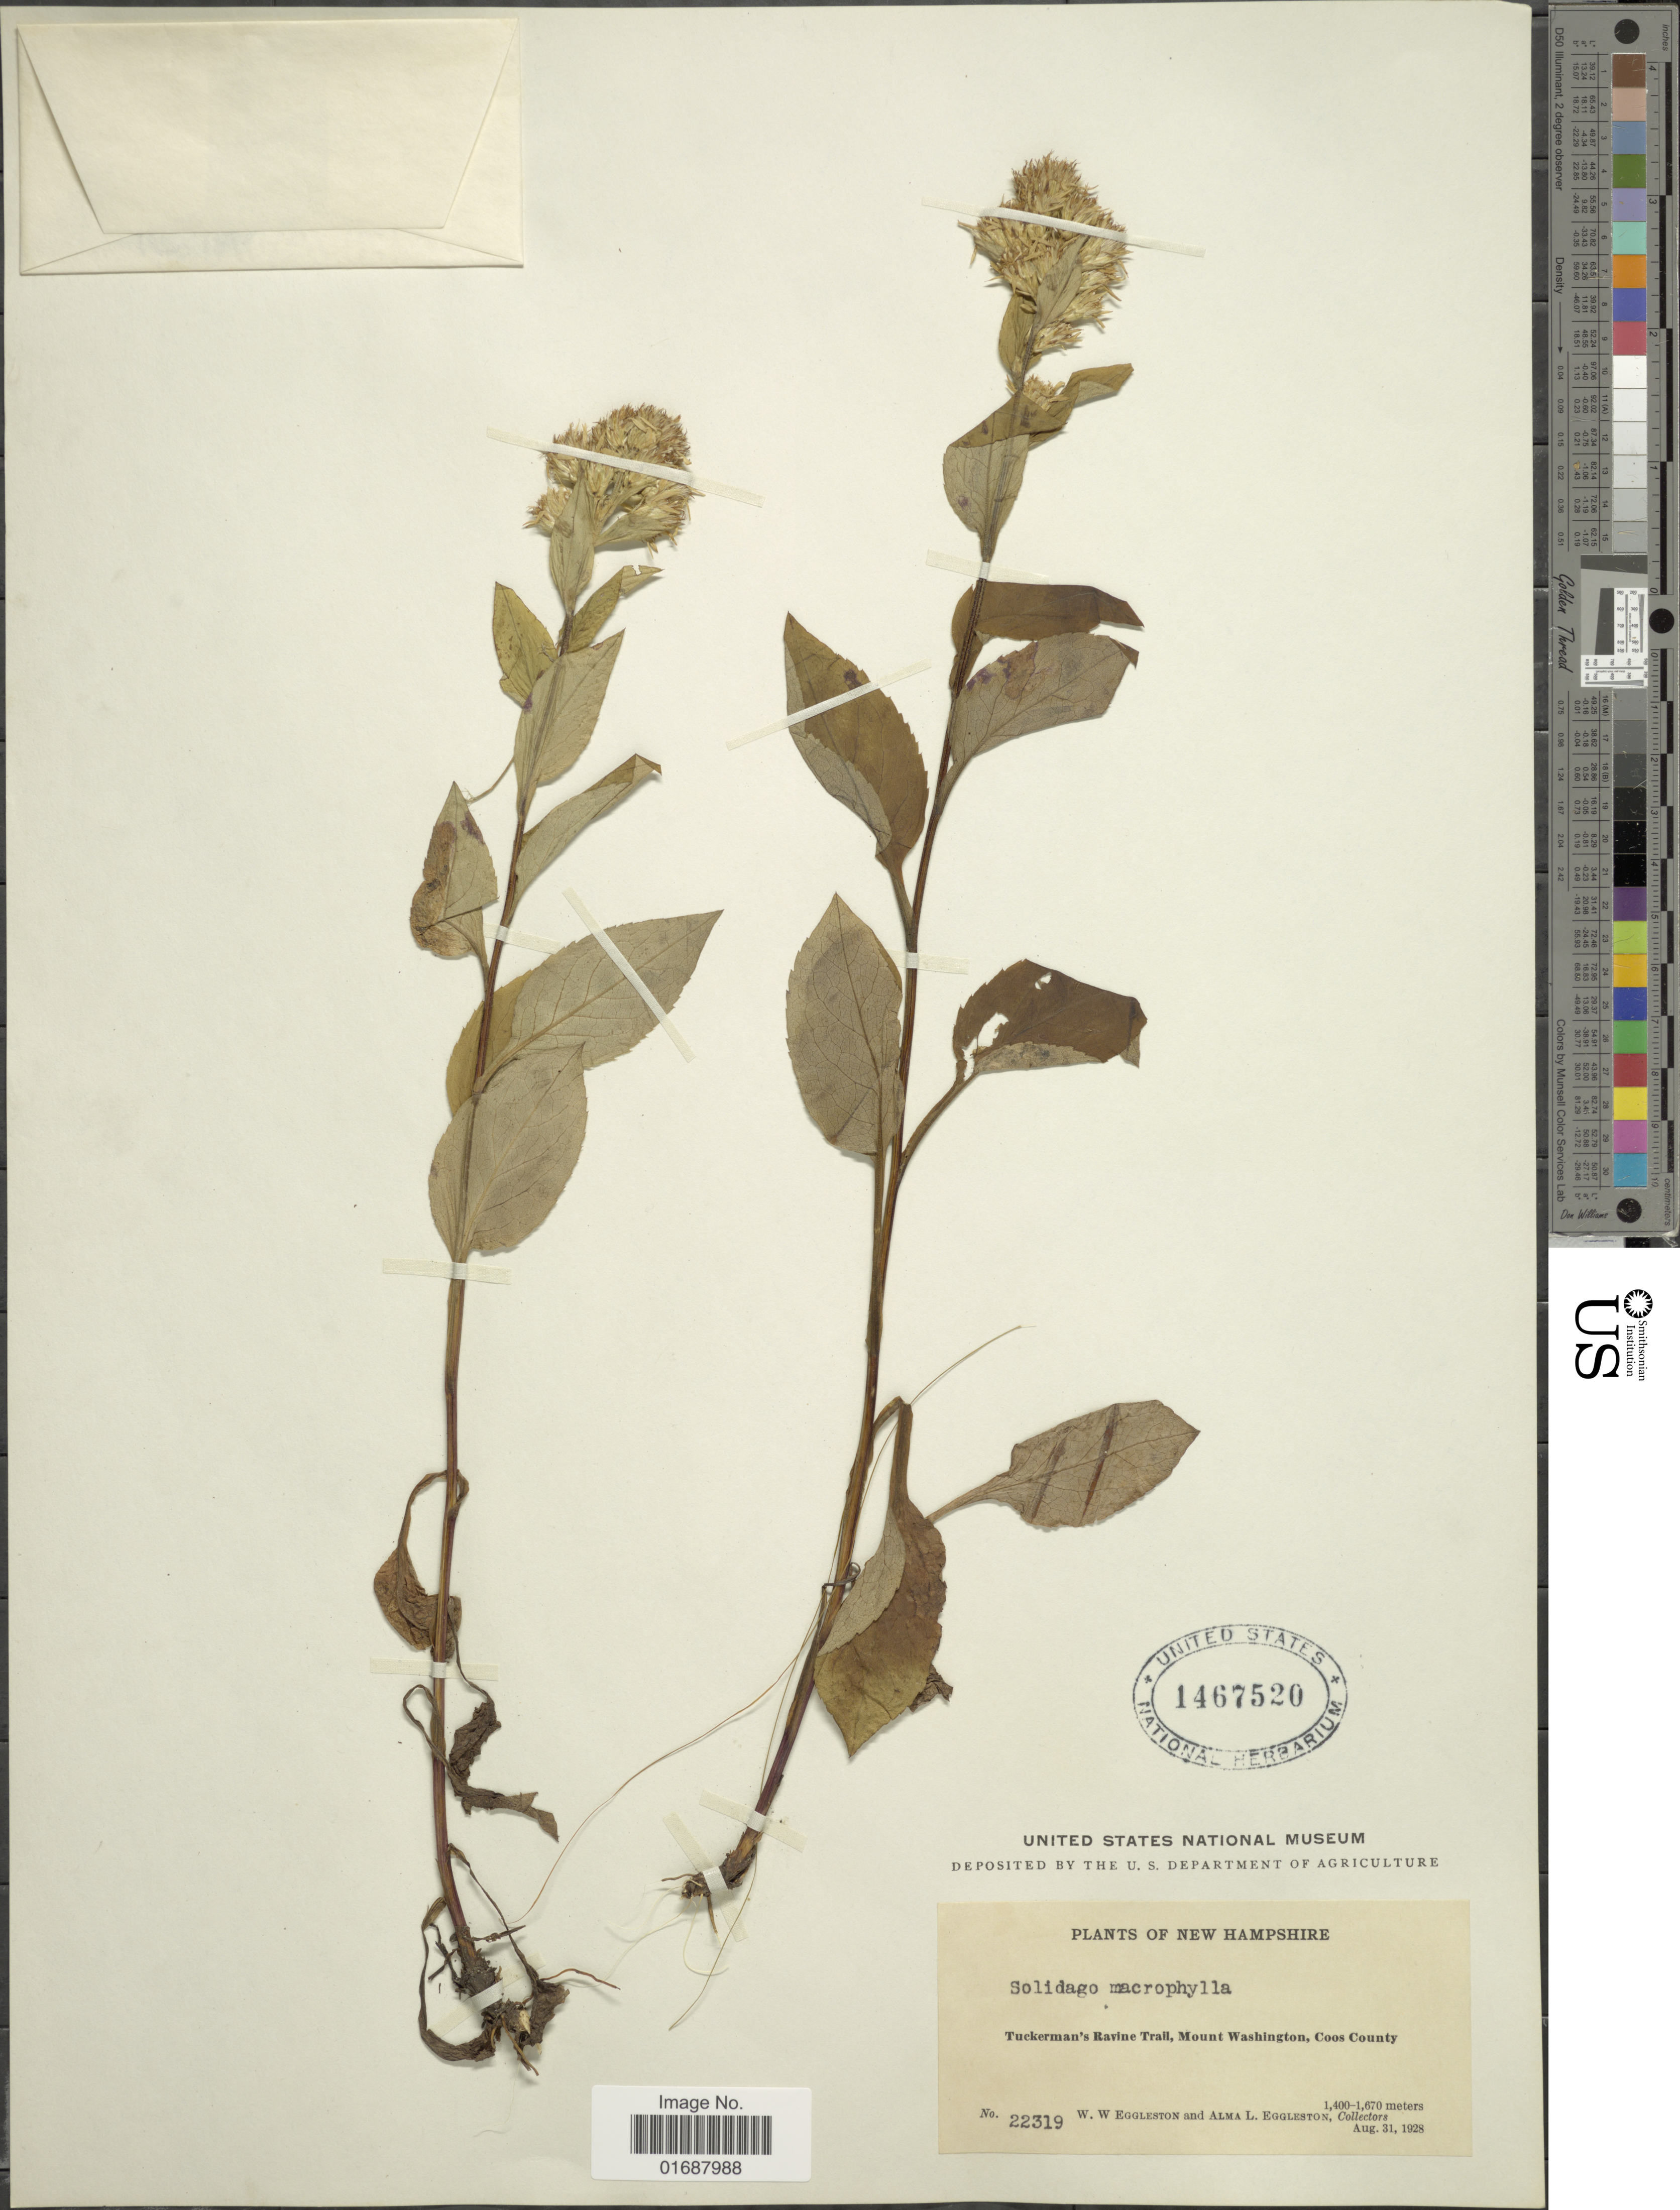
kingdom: Plantae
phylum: Tracheophyta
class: Magnoliopsida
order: Asterales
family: Asteraceae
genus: Solidago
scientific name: Solidago macrophylla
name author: Banks ex Pursh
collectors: W. W. Eggleston & A. Eggleston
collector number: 22319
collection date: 1928-08-21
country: United States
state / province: New Hampshire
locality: New Hampshire, Tuckerman's Ravine Trail, Mount Washington, Coos County.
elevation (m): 1400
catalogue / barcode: US 1467520